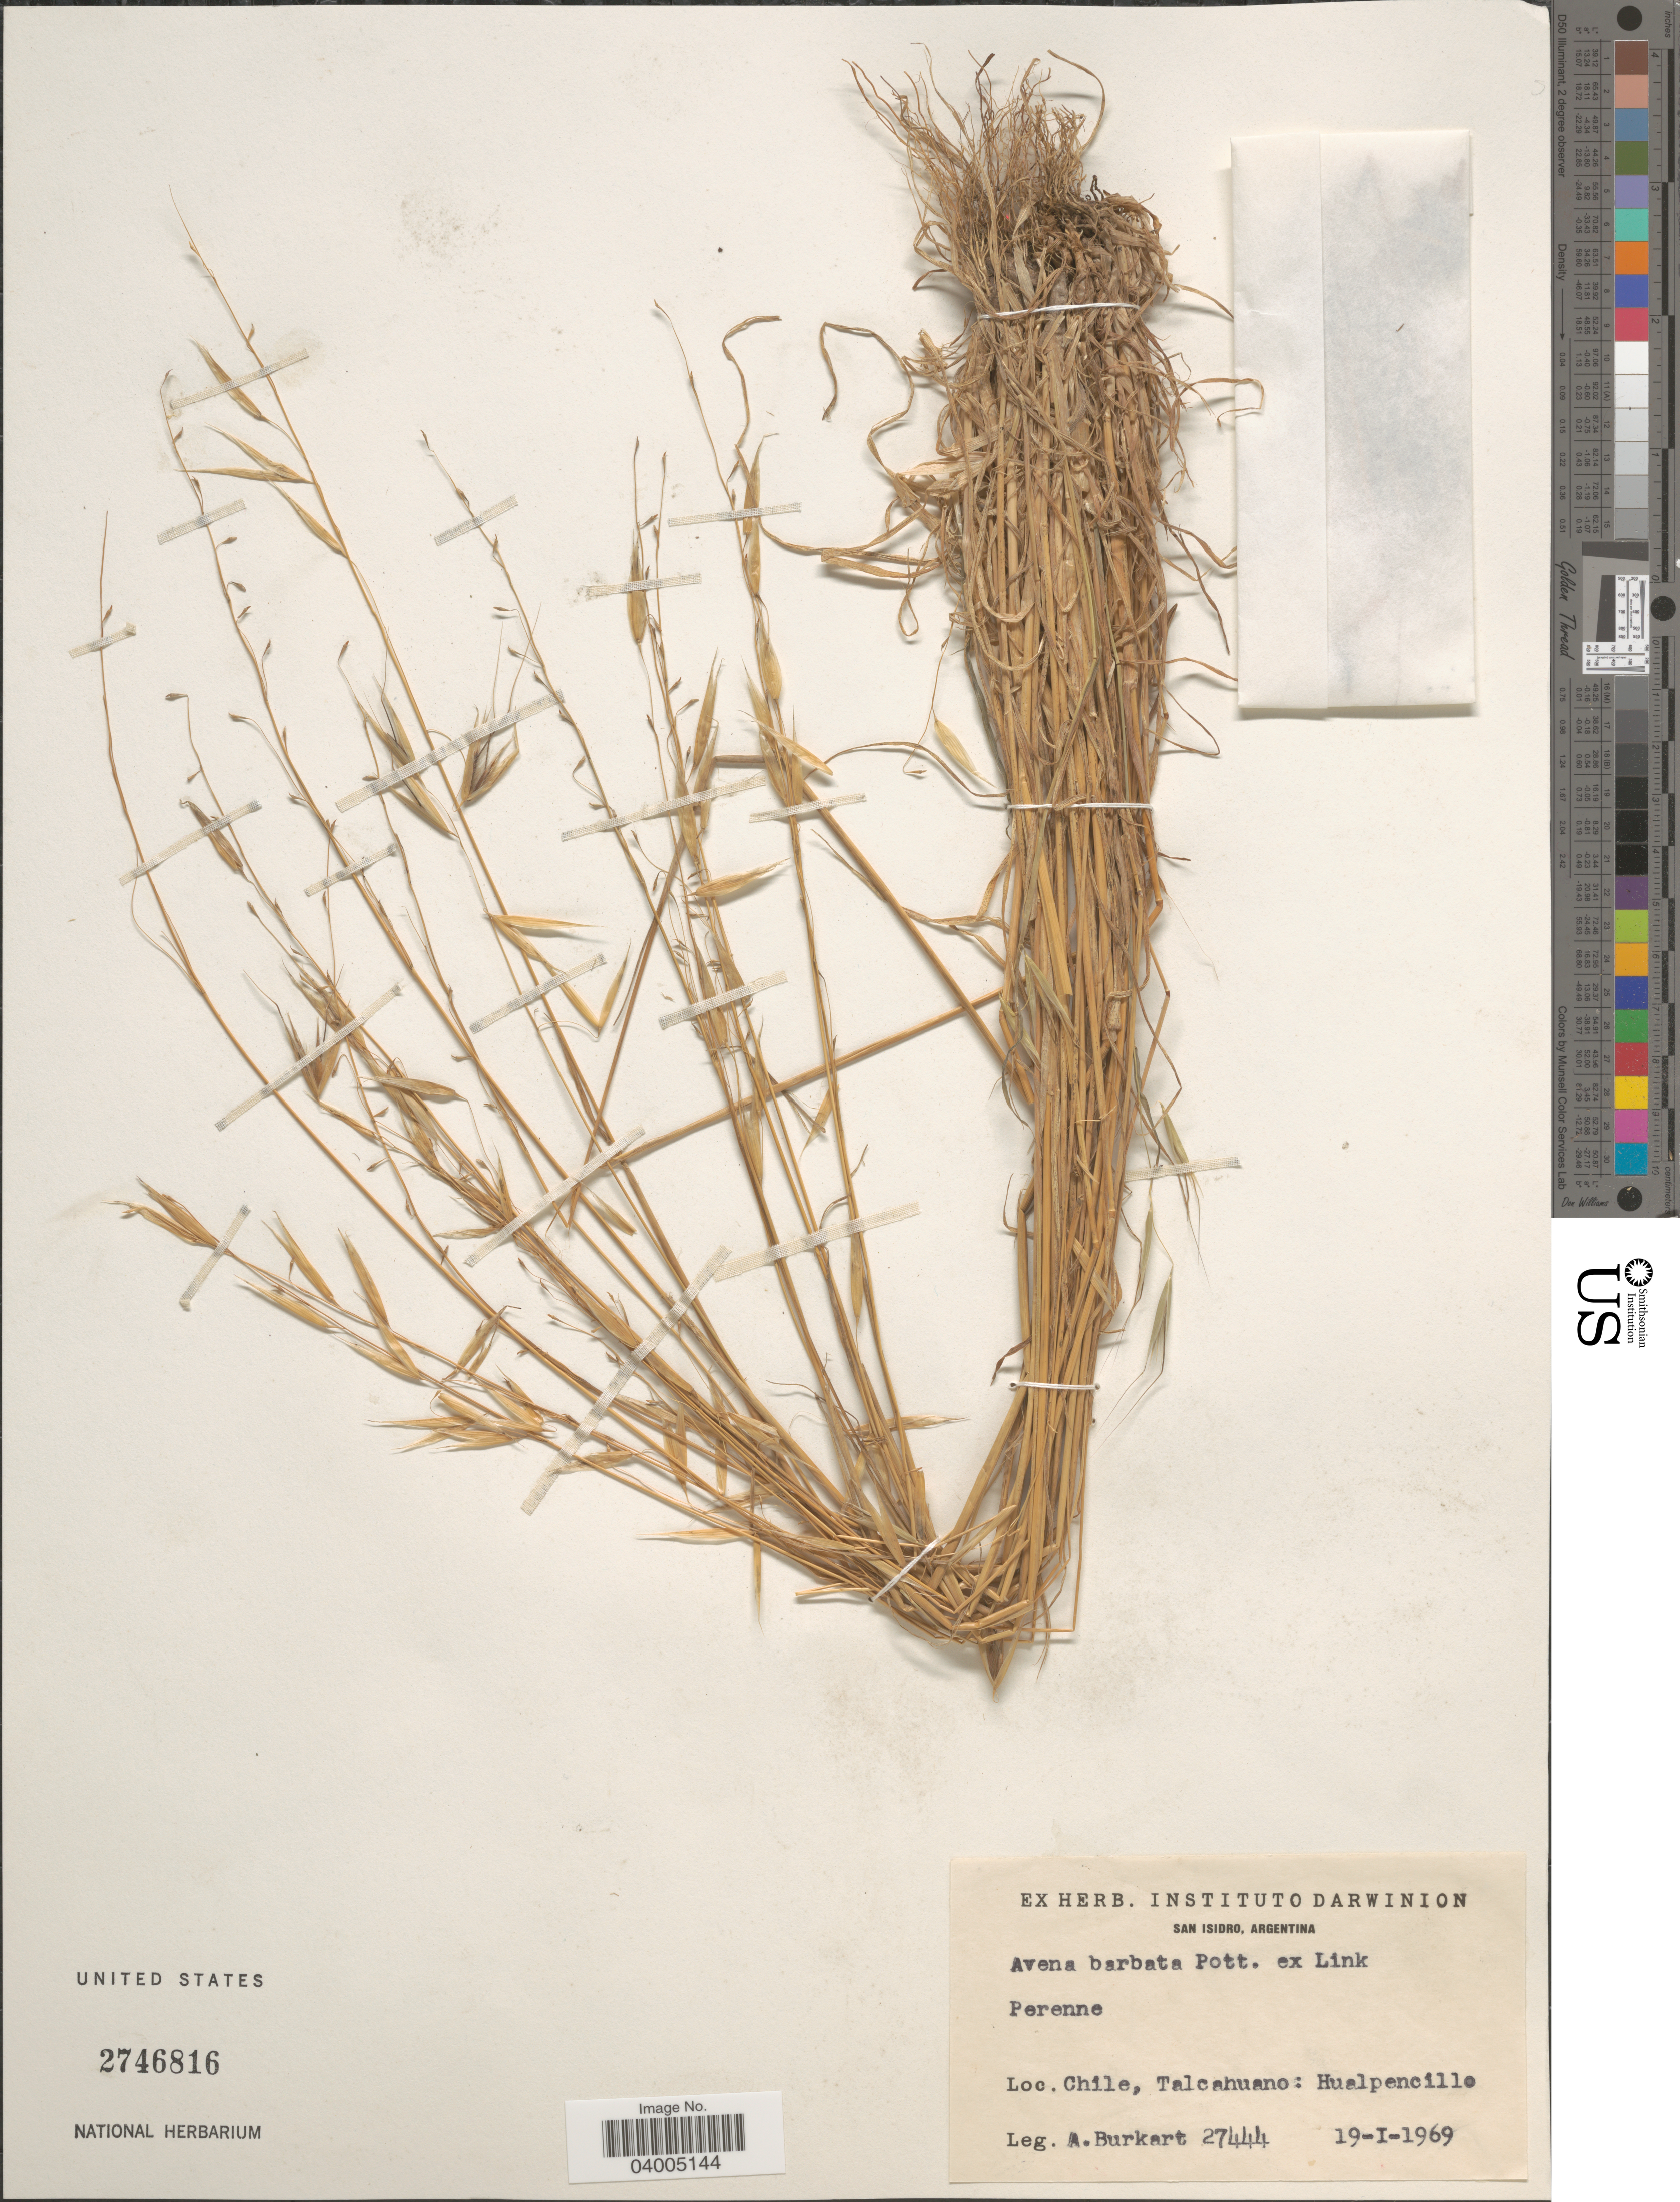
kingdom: Plantae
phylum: Tracheophyta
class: Liliopsida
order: Poales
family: Poaceae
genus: Avena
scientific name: Avena barbata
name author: Pott ex Link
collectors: A. E. Burkart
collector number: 2744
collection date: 1969-01-19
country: Chile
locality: Talcahuano: Hualpencillo.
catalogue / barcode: US 2746816